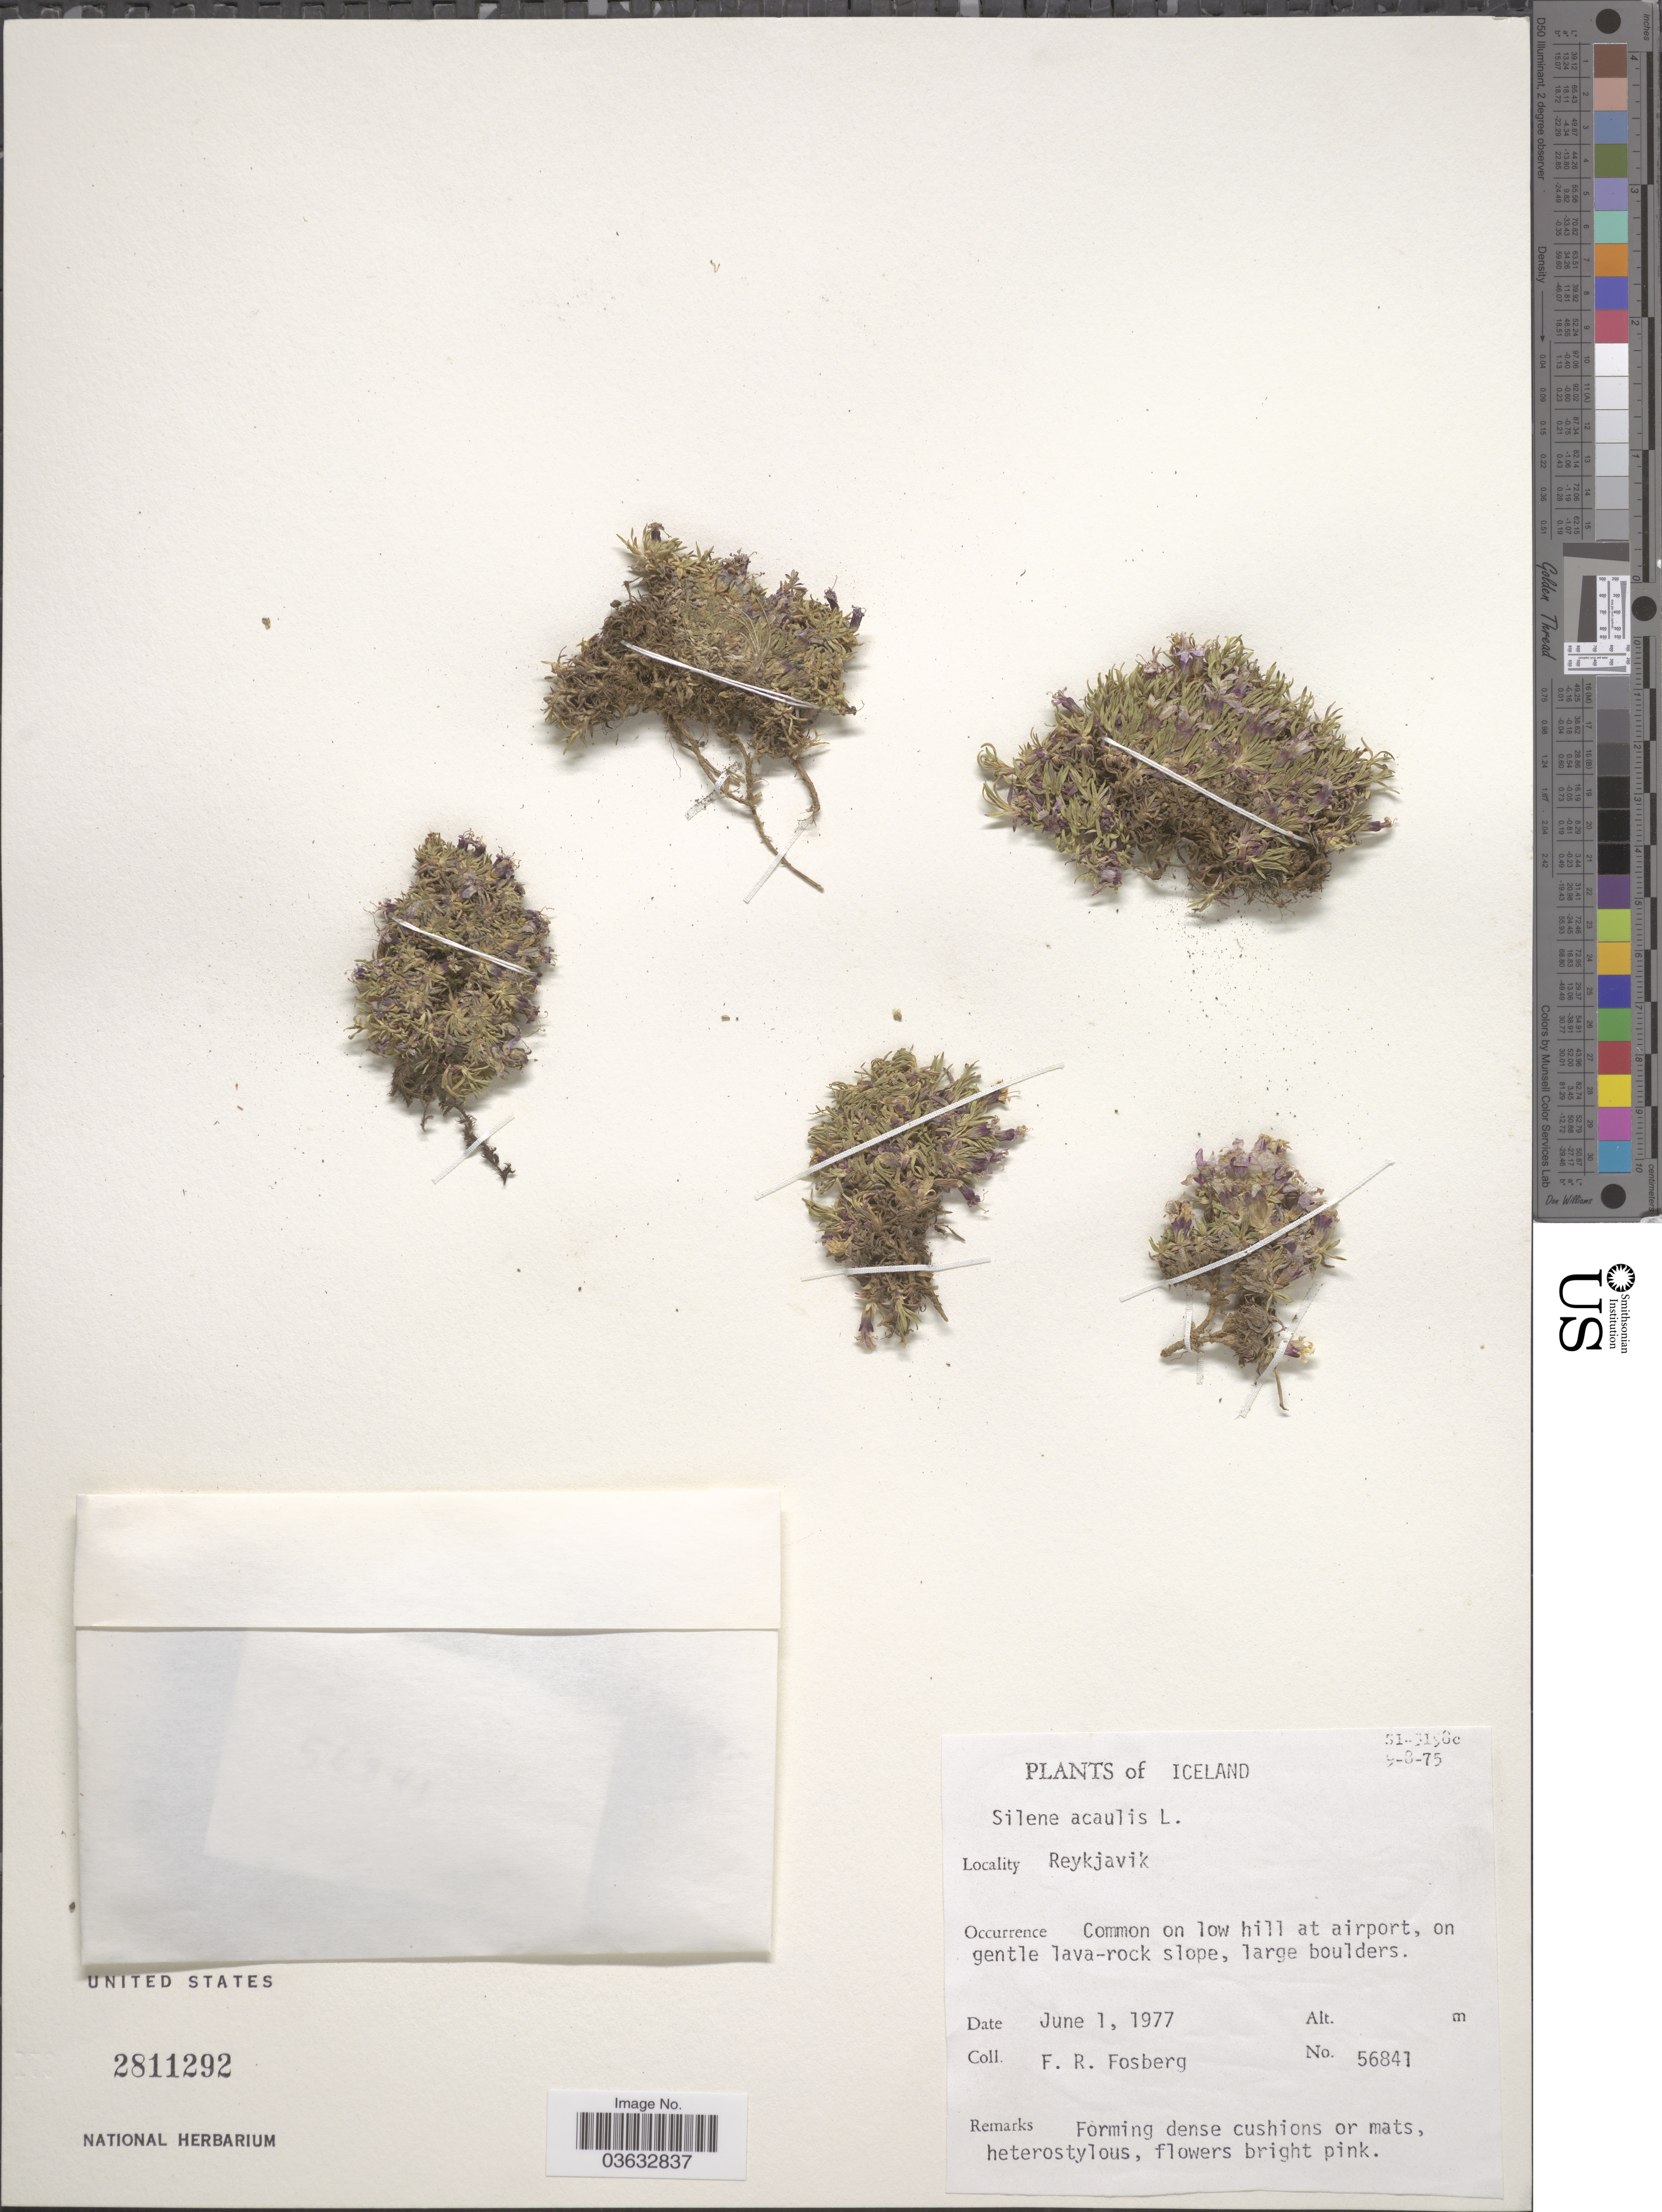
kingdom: Plantae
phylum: Tracheophyta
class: Magnoliopsida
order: Caryophyllales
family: Caryophyllaceae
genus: Silene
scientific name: Silene acaulis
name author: (L.) Jacq.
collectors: F. R. Fosberg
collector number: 56841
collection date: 1977-06-01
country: Iceland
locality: Reykjavik.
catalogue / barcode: US 2811292